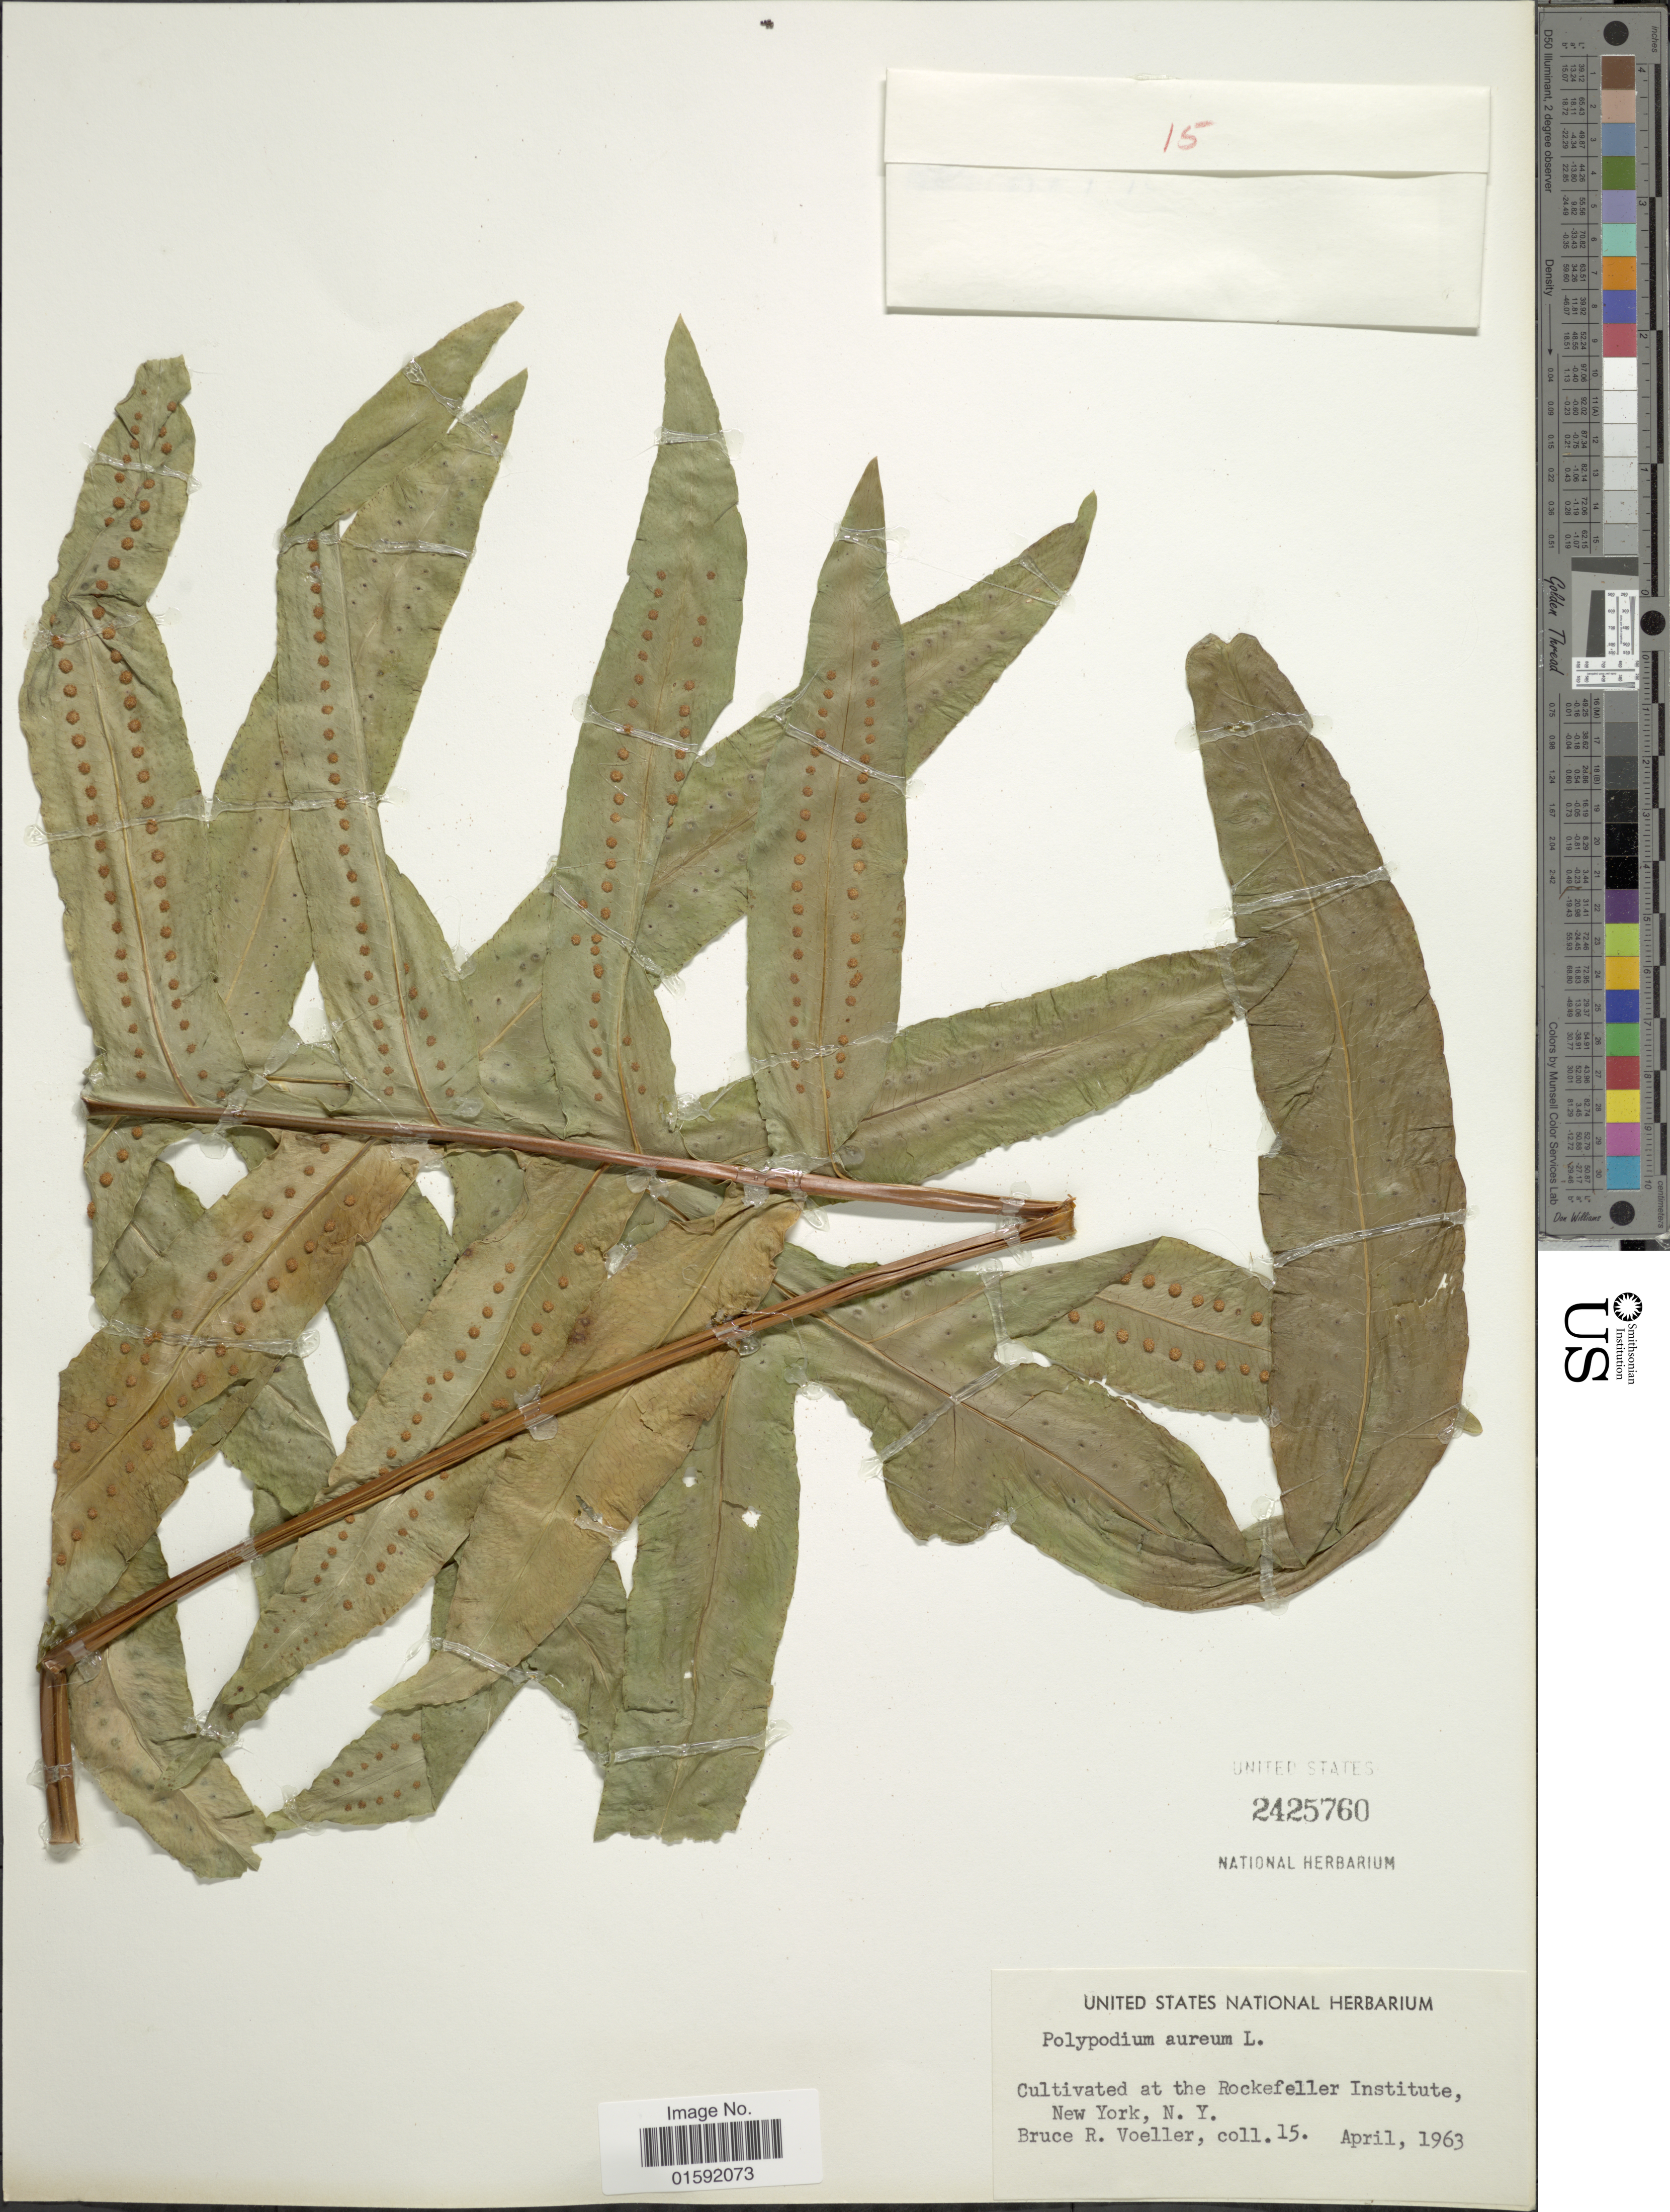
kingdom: Plantae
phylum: Tracheophyta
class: Polypodiopsida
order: Polypodiales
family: Polypodiaceae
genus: Phlebodium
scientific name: Phlebodium aureum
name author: (L.) J. Sm.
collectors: B. Voeller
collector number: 15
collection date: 1963-04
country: United States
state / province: New York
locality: At the Rockefeller Institute, New York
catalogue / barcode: US 2425760